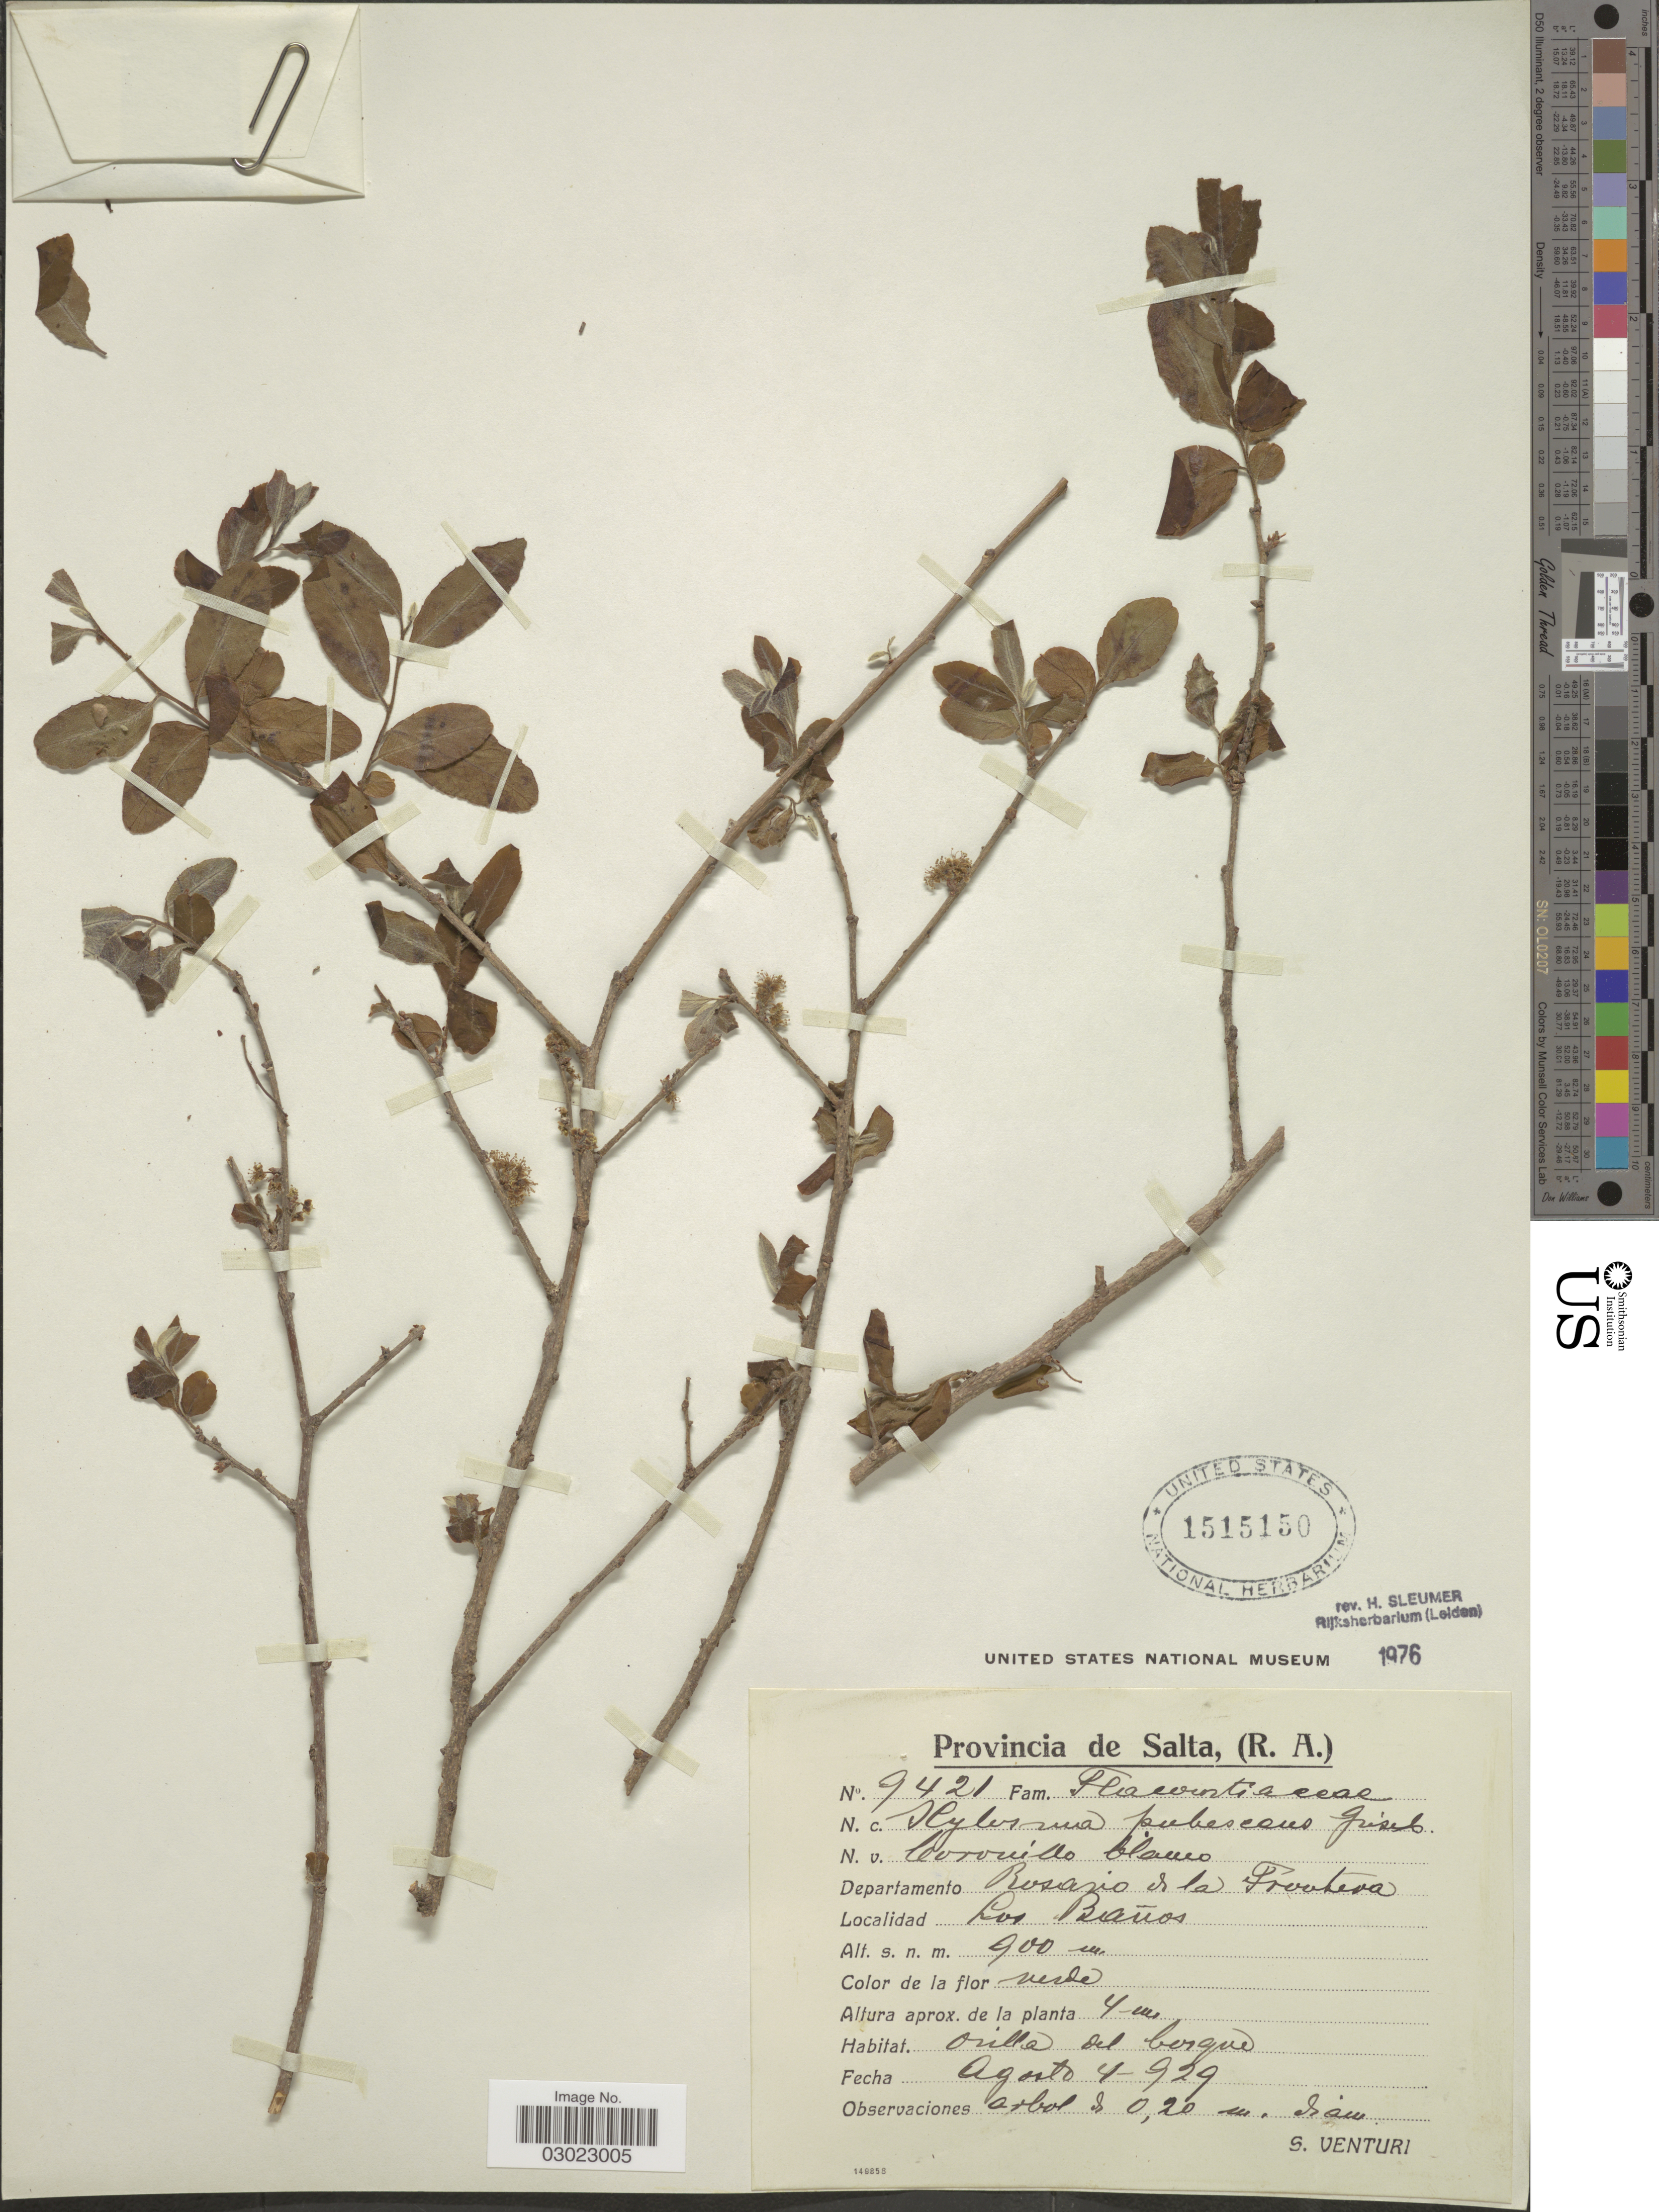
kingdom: Plantae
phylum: Tracheophyta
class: Magnoliopsida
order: Malpighiales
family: Salicaceae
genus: Xylosma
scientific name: Xylosma pubescens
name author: Griseb.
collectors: S. Venturi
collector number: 9421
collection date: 1929-08-04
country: Argentina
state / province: Salta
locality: Departamento Rosario de la Frontera. Los Baños.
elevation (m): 900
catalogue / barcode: US 1515150